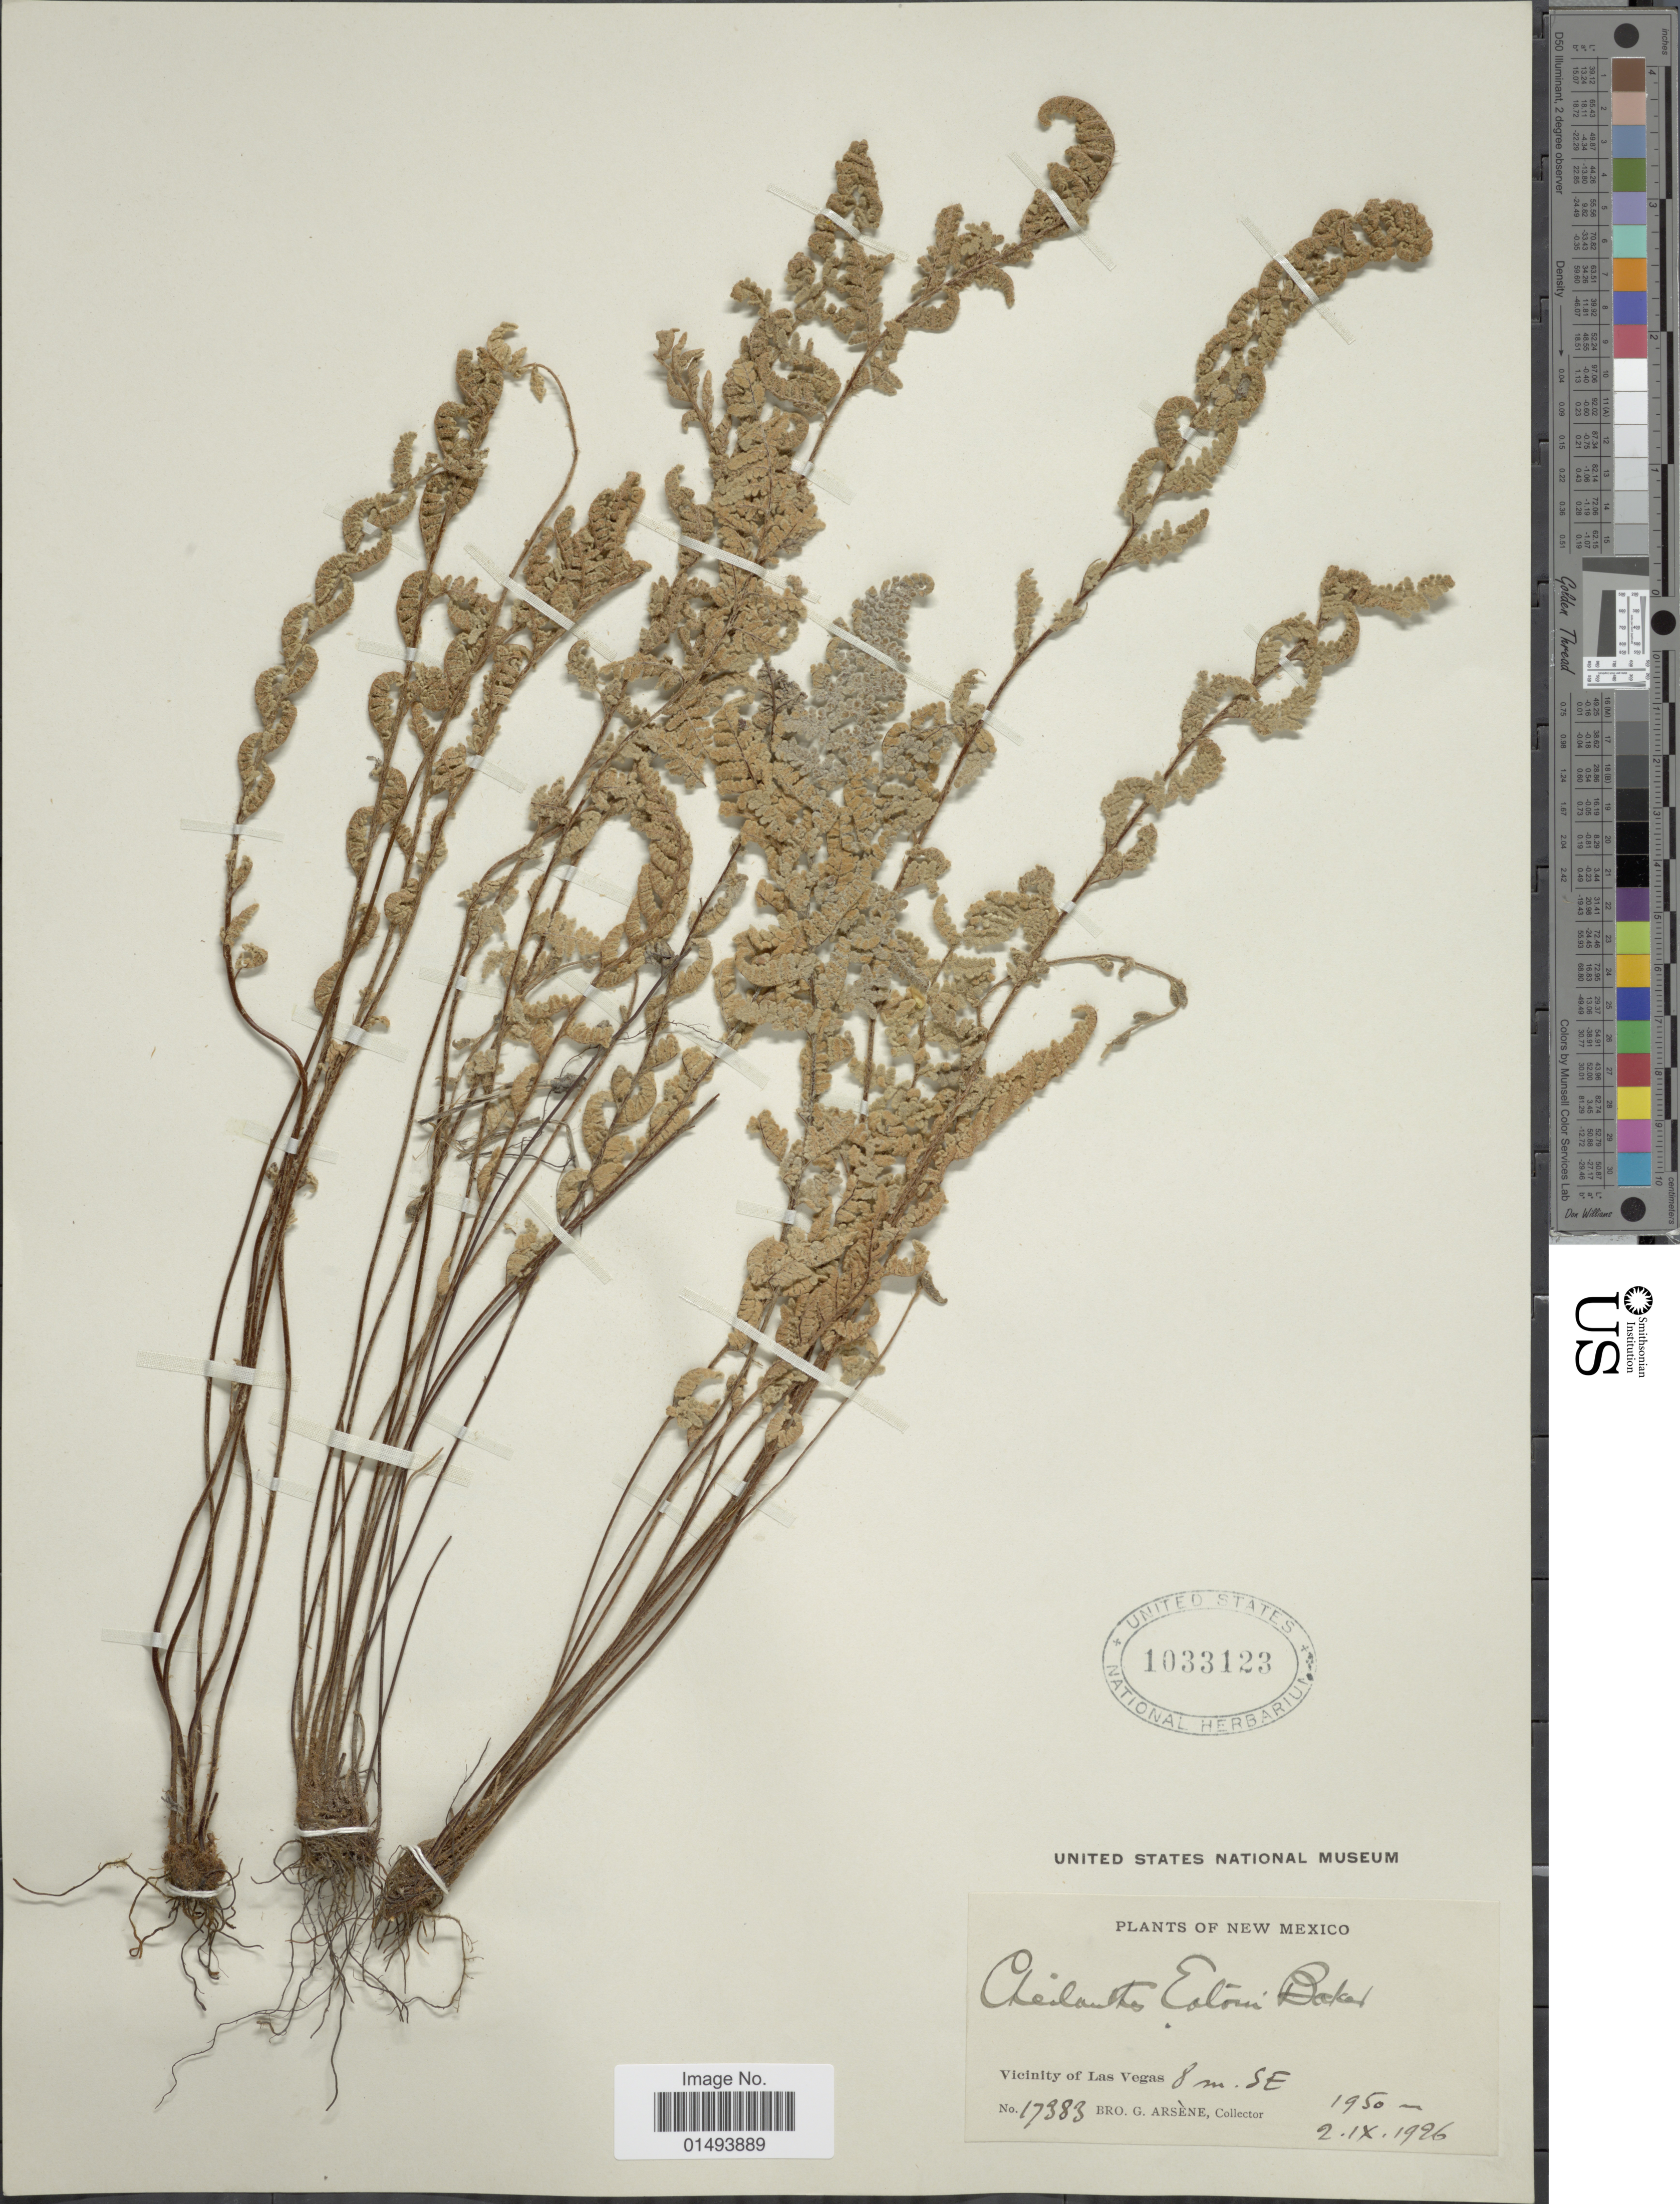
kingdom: Plantae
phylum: Tracheophyta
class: Polypodiopsida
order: Polypodiales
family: Pteridaceae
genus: Myriopteris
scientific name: Myriopteris rufa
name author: Fée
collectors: Bro. G. Arsène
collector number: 17383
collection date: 1926-09-02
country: United States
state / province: New Mexico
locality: Plants of New Mexico, Vicinity of Las Vegas, 8 m SE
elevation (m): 1950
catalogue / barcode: US 10331123